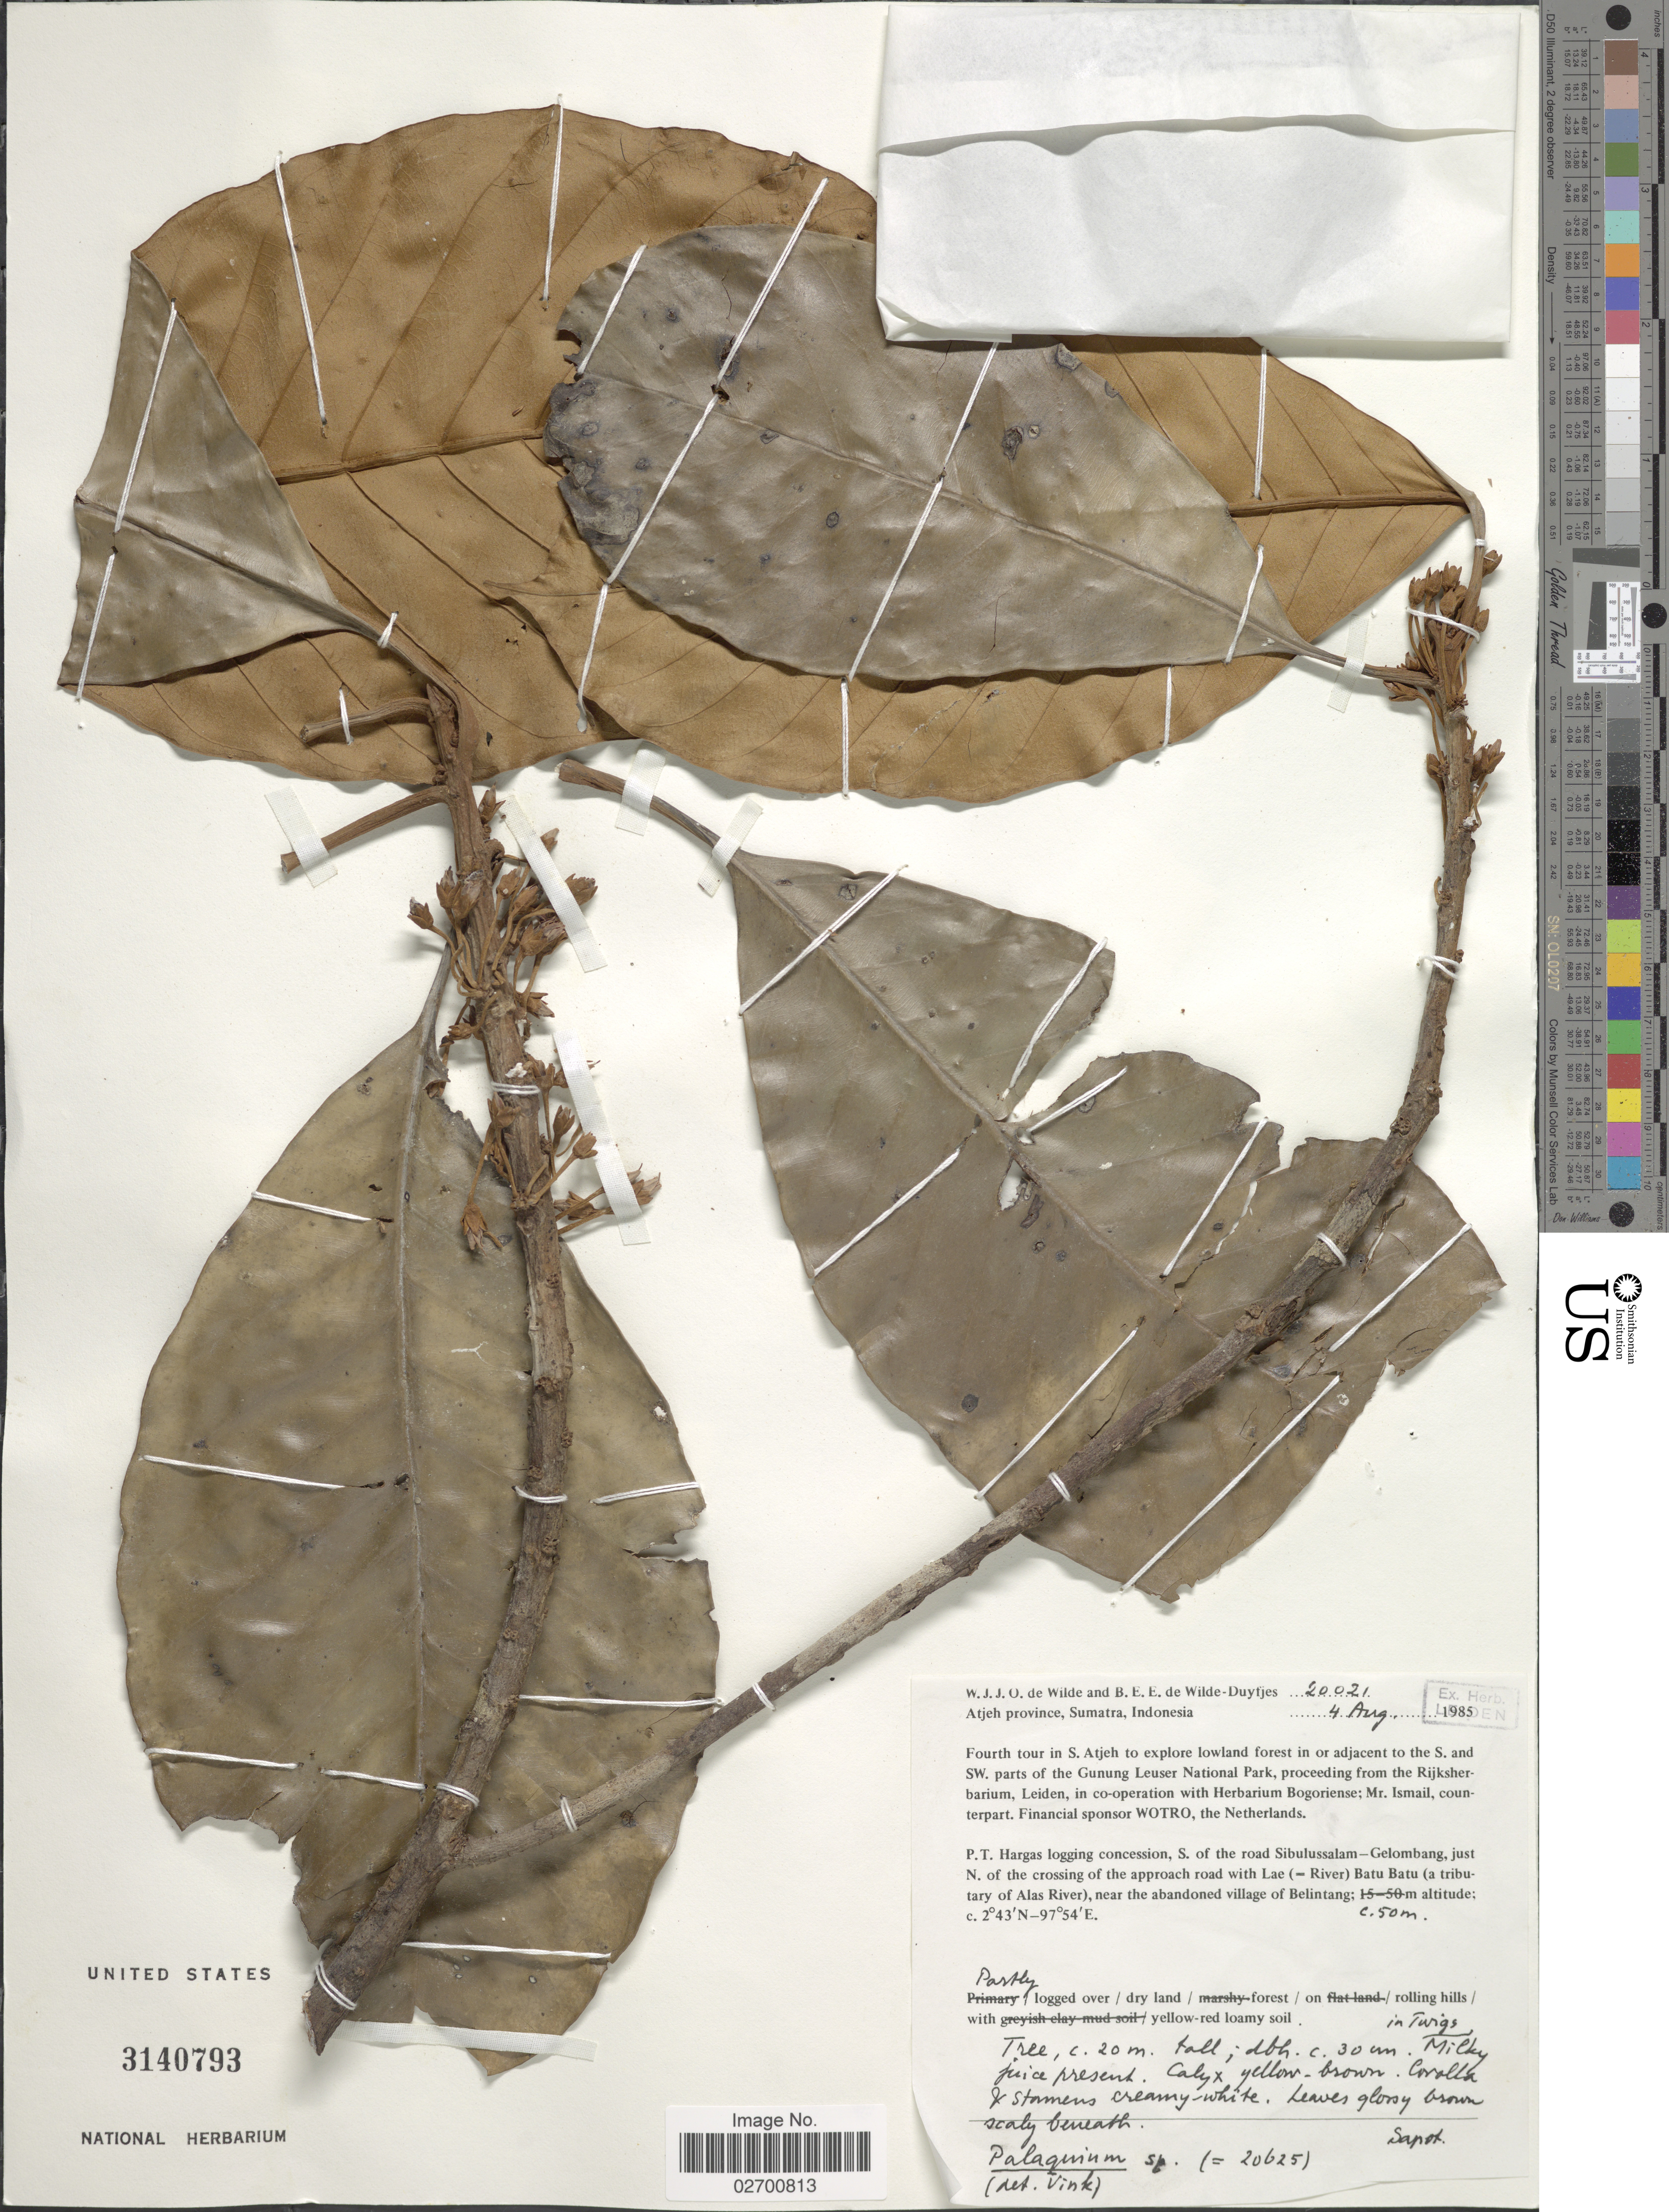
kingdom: Plantae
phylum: Tracheophyta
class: Magnoliopsida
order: Ericales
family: Sapotaceae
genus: Palaquium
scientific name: Palaquium sp.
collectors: W. J. de Wilde & B. E. de Wilde-Duyfjes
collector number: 20021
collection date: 1985-08-04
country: Indonesia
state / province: Sumatra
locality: S. Atjeh in or adjacent to the S. and SW. parts of the Gunung Leuser National Park. P. T. Hargas logging concession, S. of the road Sibulussalam-Gelombang, just N. of the crossing of the approach road with Lae (-River) Batu Batu ( a tributary of Alas River), near the abandoned village of Belintang.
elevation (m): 50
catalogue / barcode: US 3140793